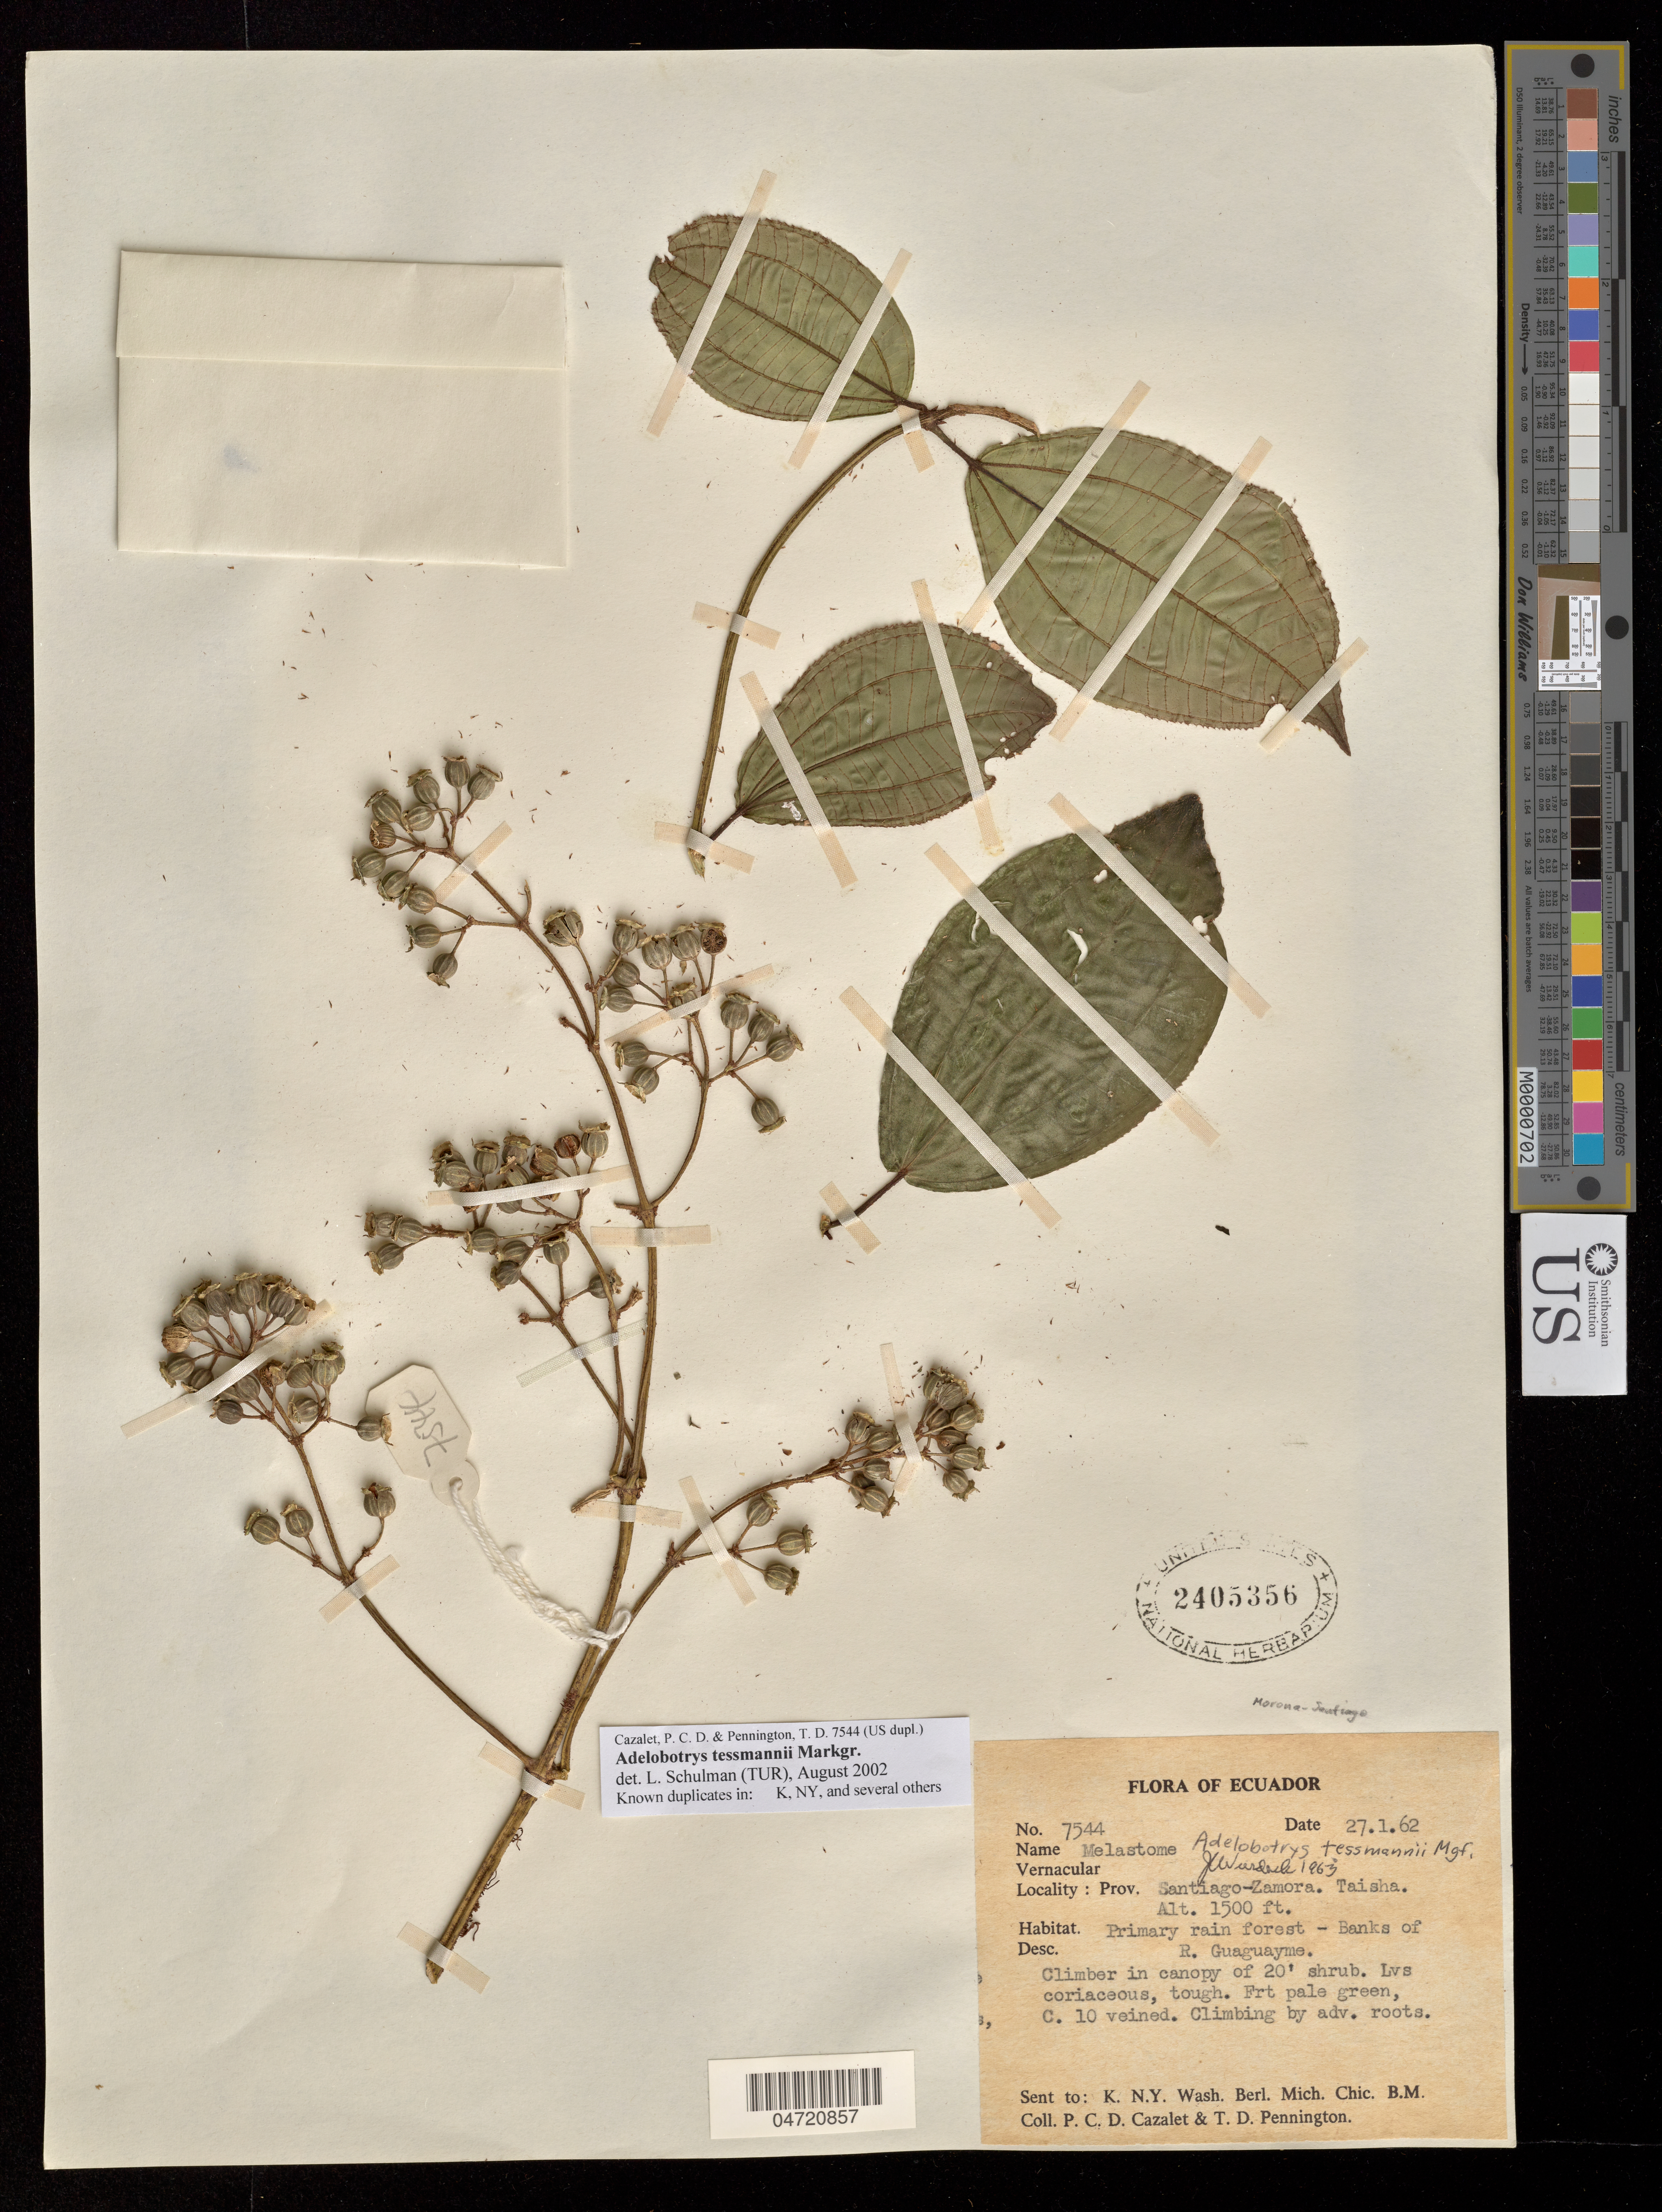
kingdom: Plantae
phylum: Tracheophyta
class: Magnoliopsida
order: Myrtales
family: Melastomataceae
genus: Adelobotrys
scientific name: Adelobotrys tessmannii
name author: Markgr.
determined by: Schulman, Leif, (TUR), University of Turku (FINLAND)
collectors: P. Cazalet & T. D. Pennington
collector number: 7544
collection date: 1962-01-27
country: Ecuador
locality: Santiago-Zamora, Taisha, R. Guaguayme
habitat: Banks of the river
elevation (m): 457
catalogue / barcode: US 2405356